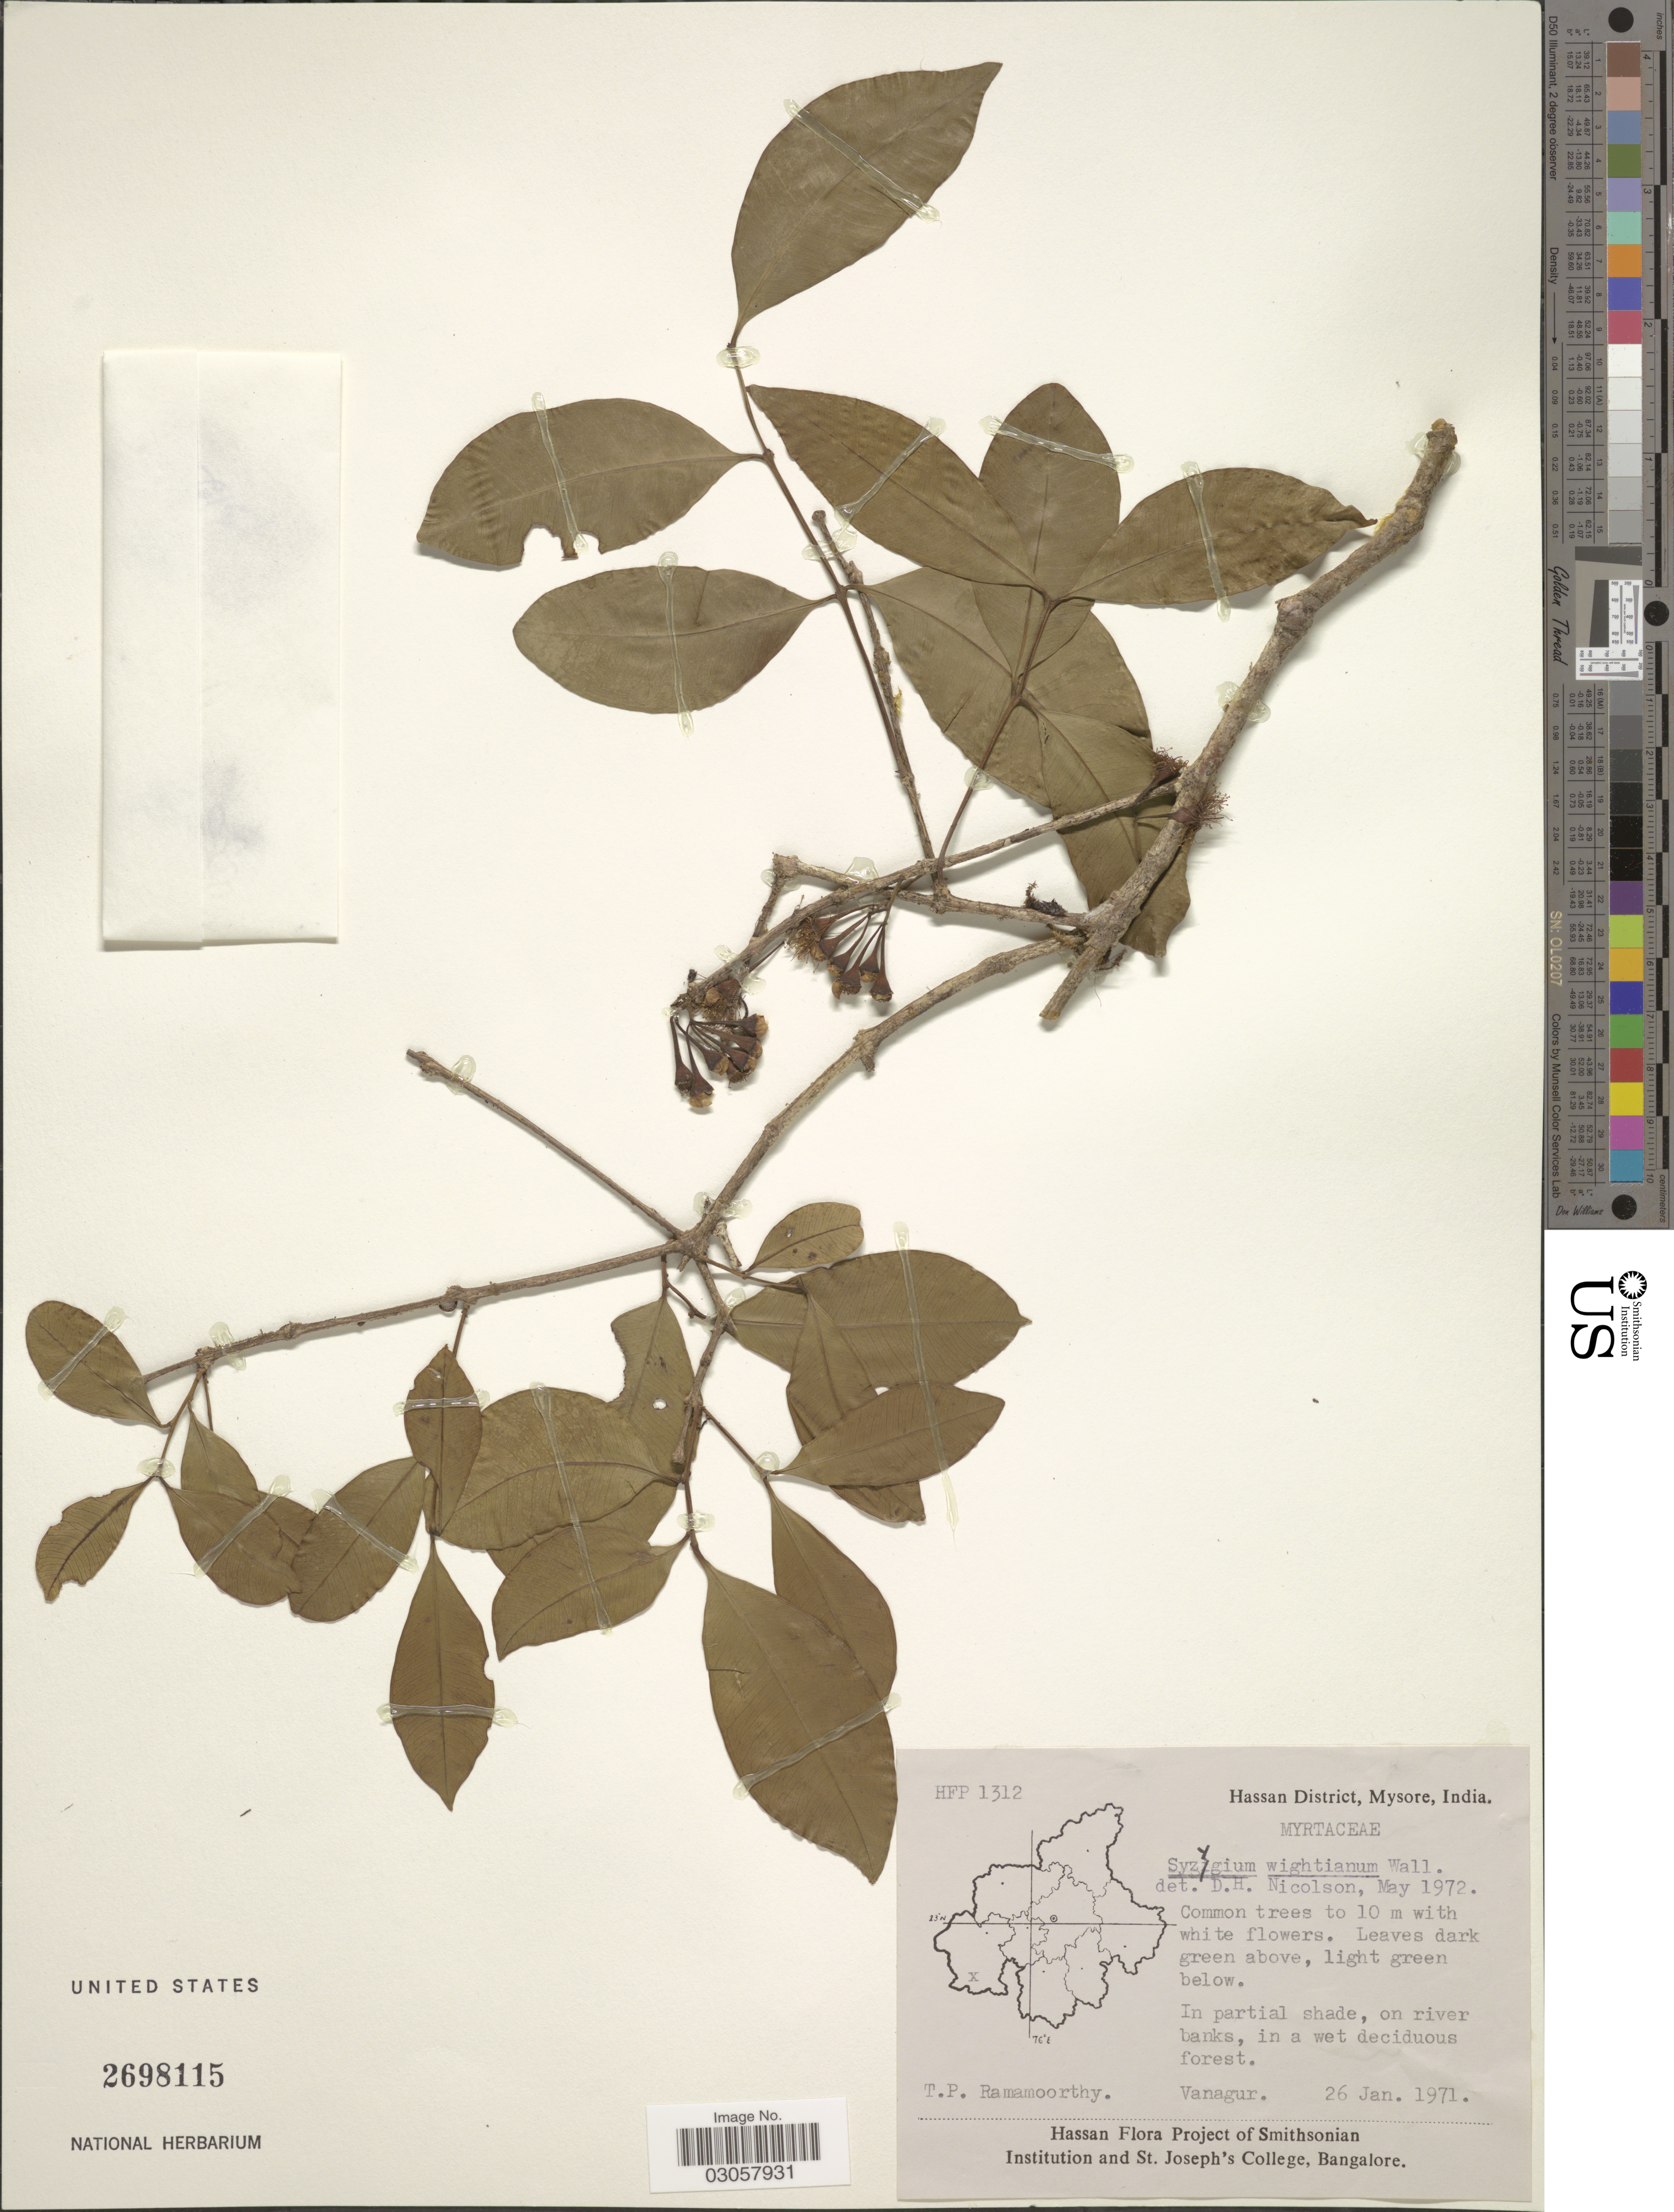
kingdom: Plantae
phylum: Tracheophyta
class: Magnoliopsida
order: Myrtales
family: Myrtaceae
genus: Syzygium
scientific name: Syzygium wightianum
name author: Wall. ex Wight & Arn.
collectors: T. P. Ramamoorthy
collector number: HFP 1312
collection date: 1971-01-26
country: India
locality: Hassan District, Mysore. Vanagur.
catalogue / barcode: US 2698115